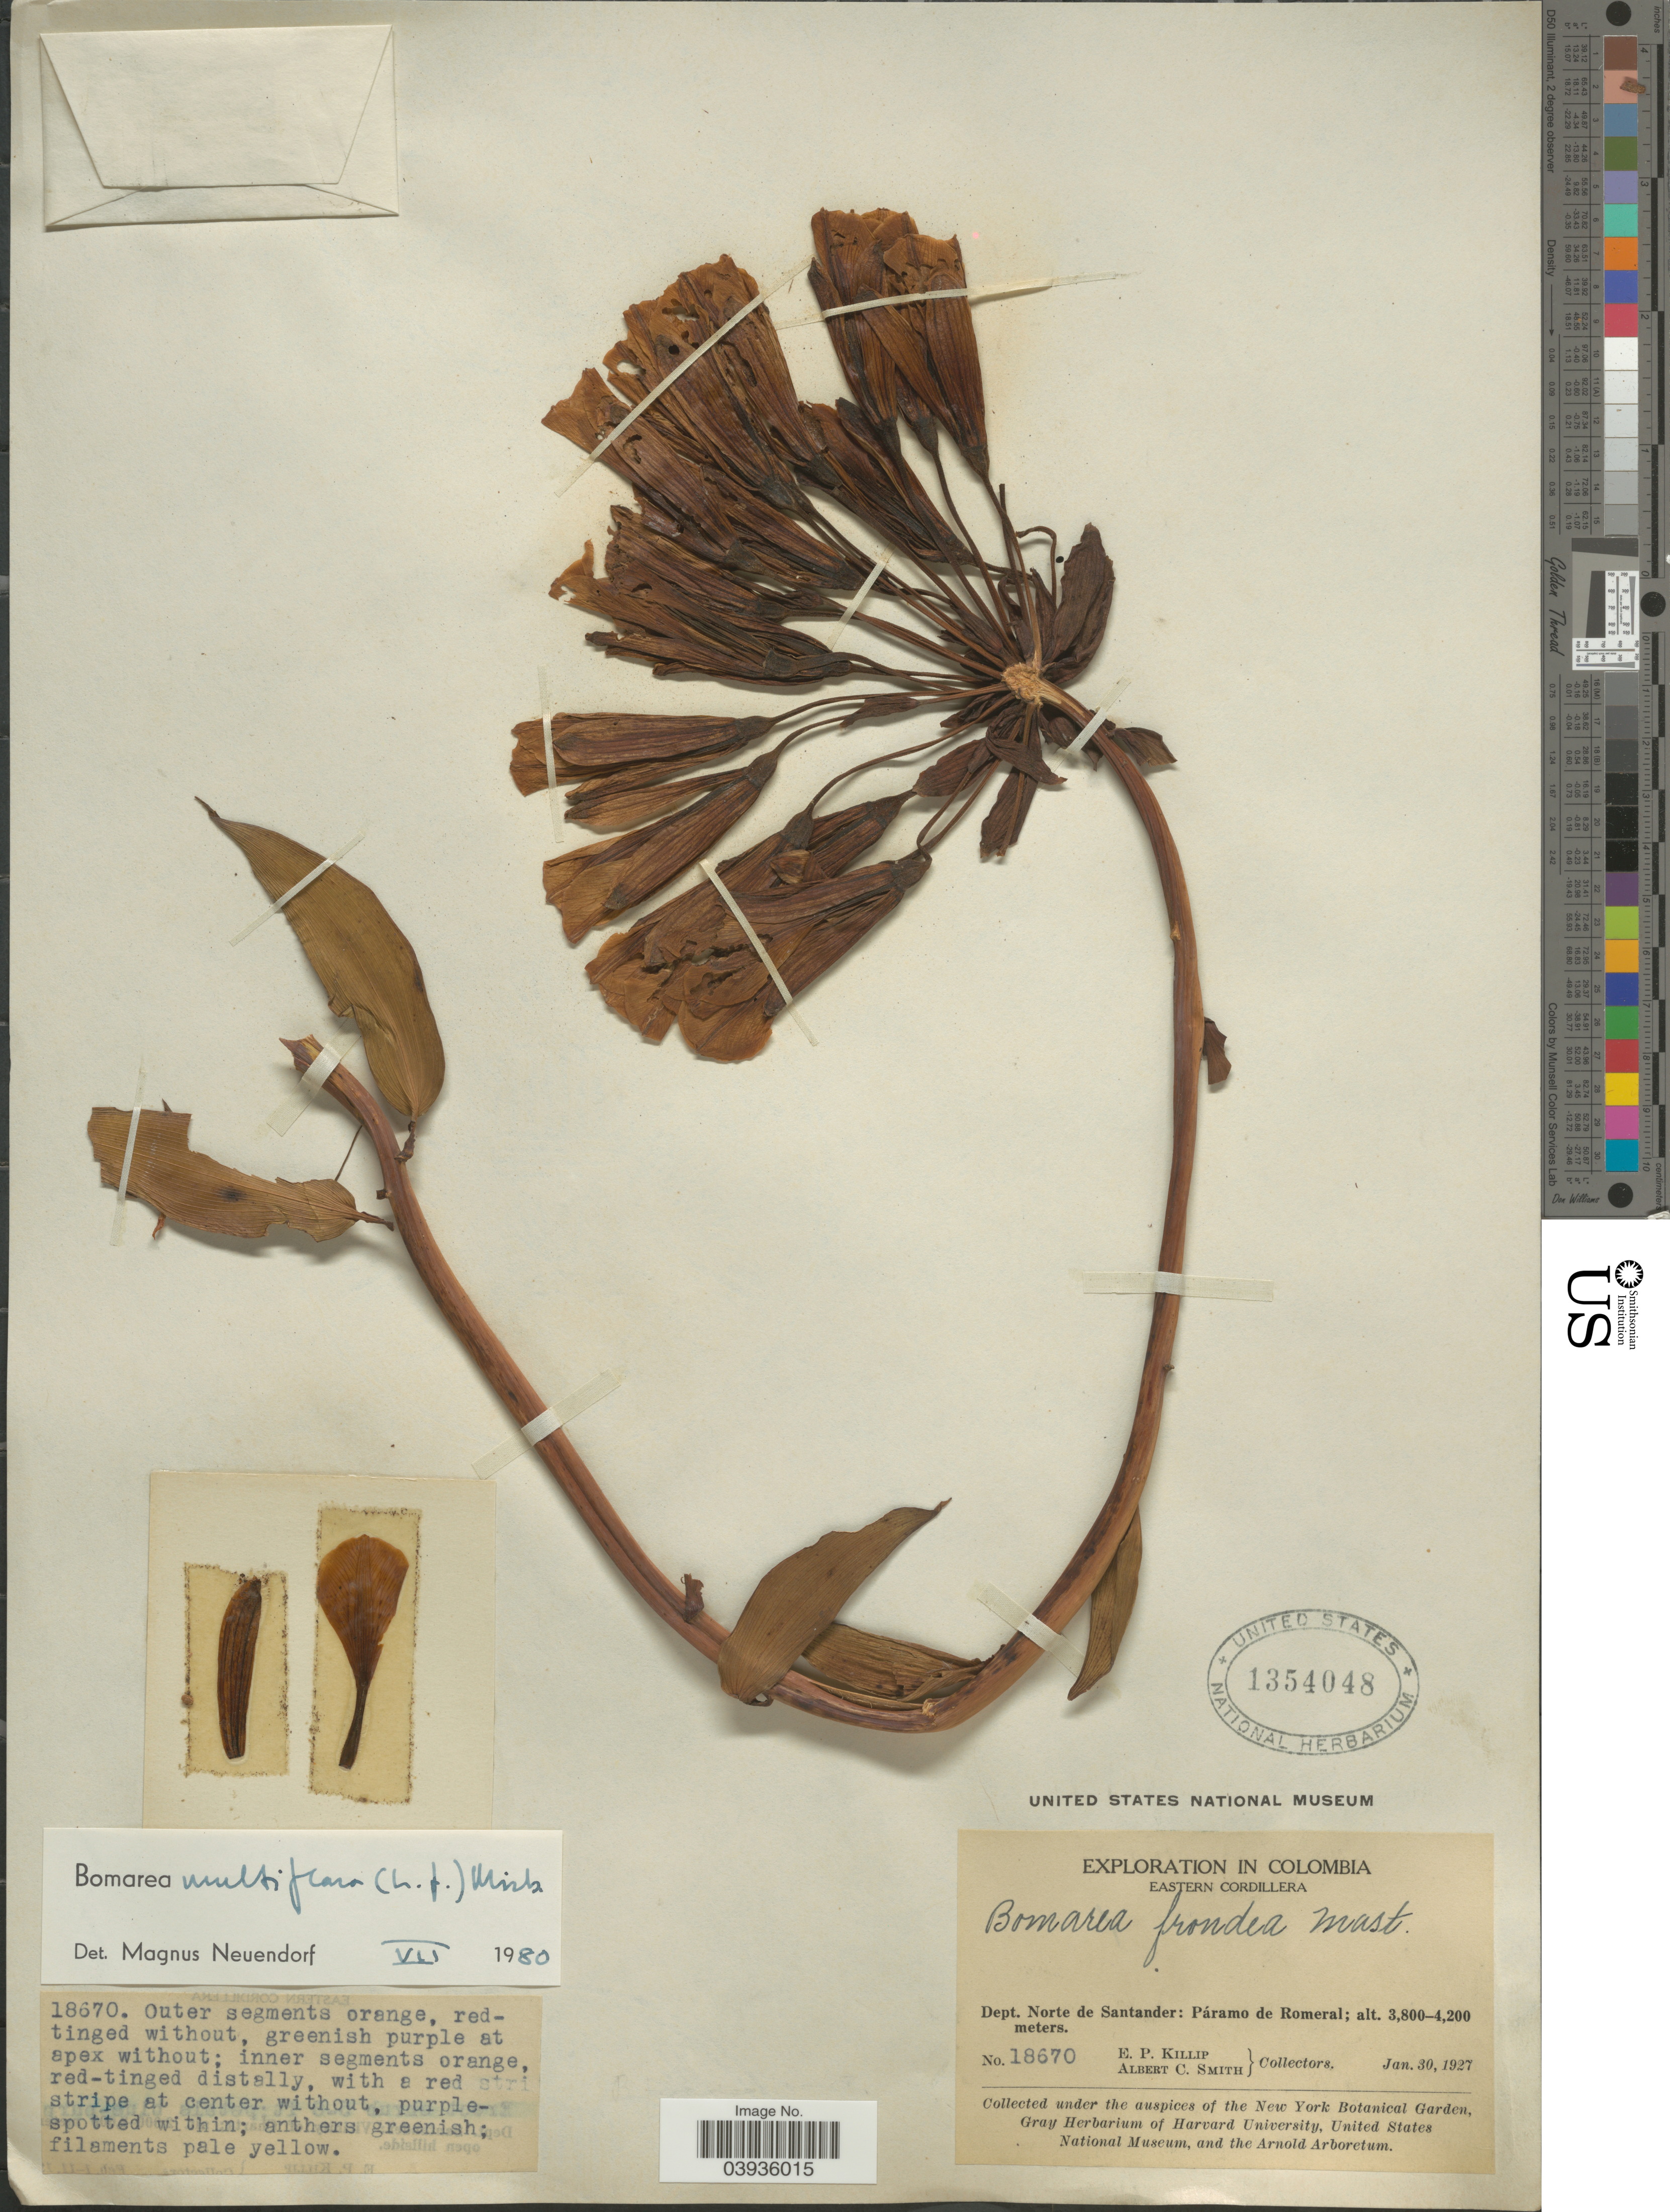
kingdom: Plantae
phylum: Tracheophyta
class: Liliopsida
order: Liliales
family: Alstroemeriaceae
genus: Bomarea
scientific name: Bomarea multiflora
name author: (L. f.) Mirb.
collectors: E. P. Killip & A. C. Smith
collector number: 18670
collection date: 1927-01-30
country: Colombia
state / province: Norte de Santander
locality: Eastern Cordillera. Dept. Norte de Santander: Páramo de Romeral.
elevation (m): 3800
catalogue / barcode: US 1354048